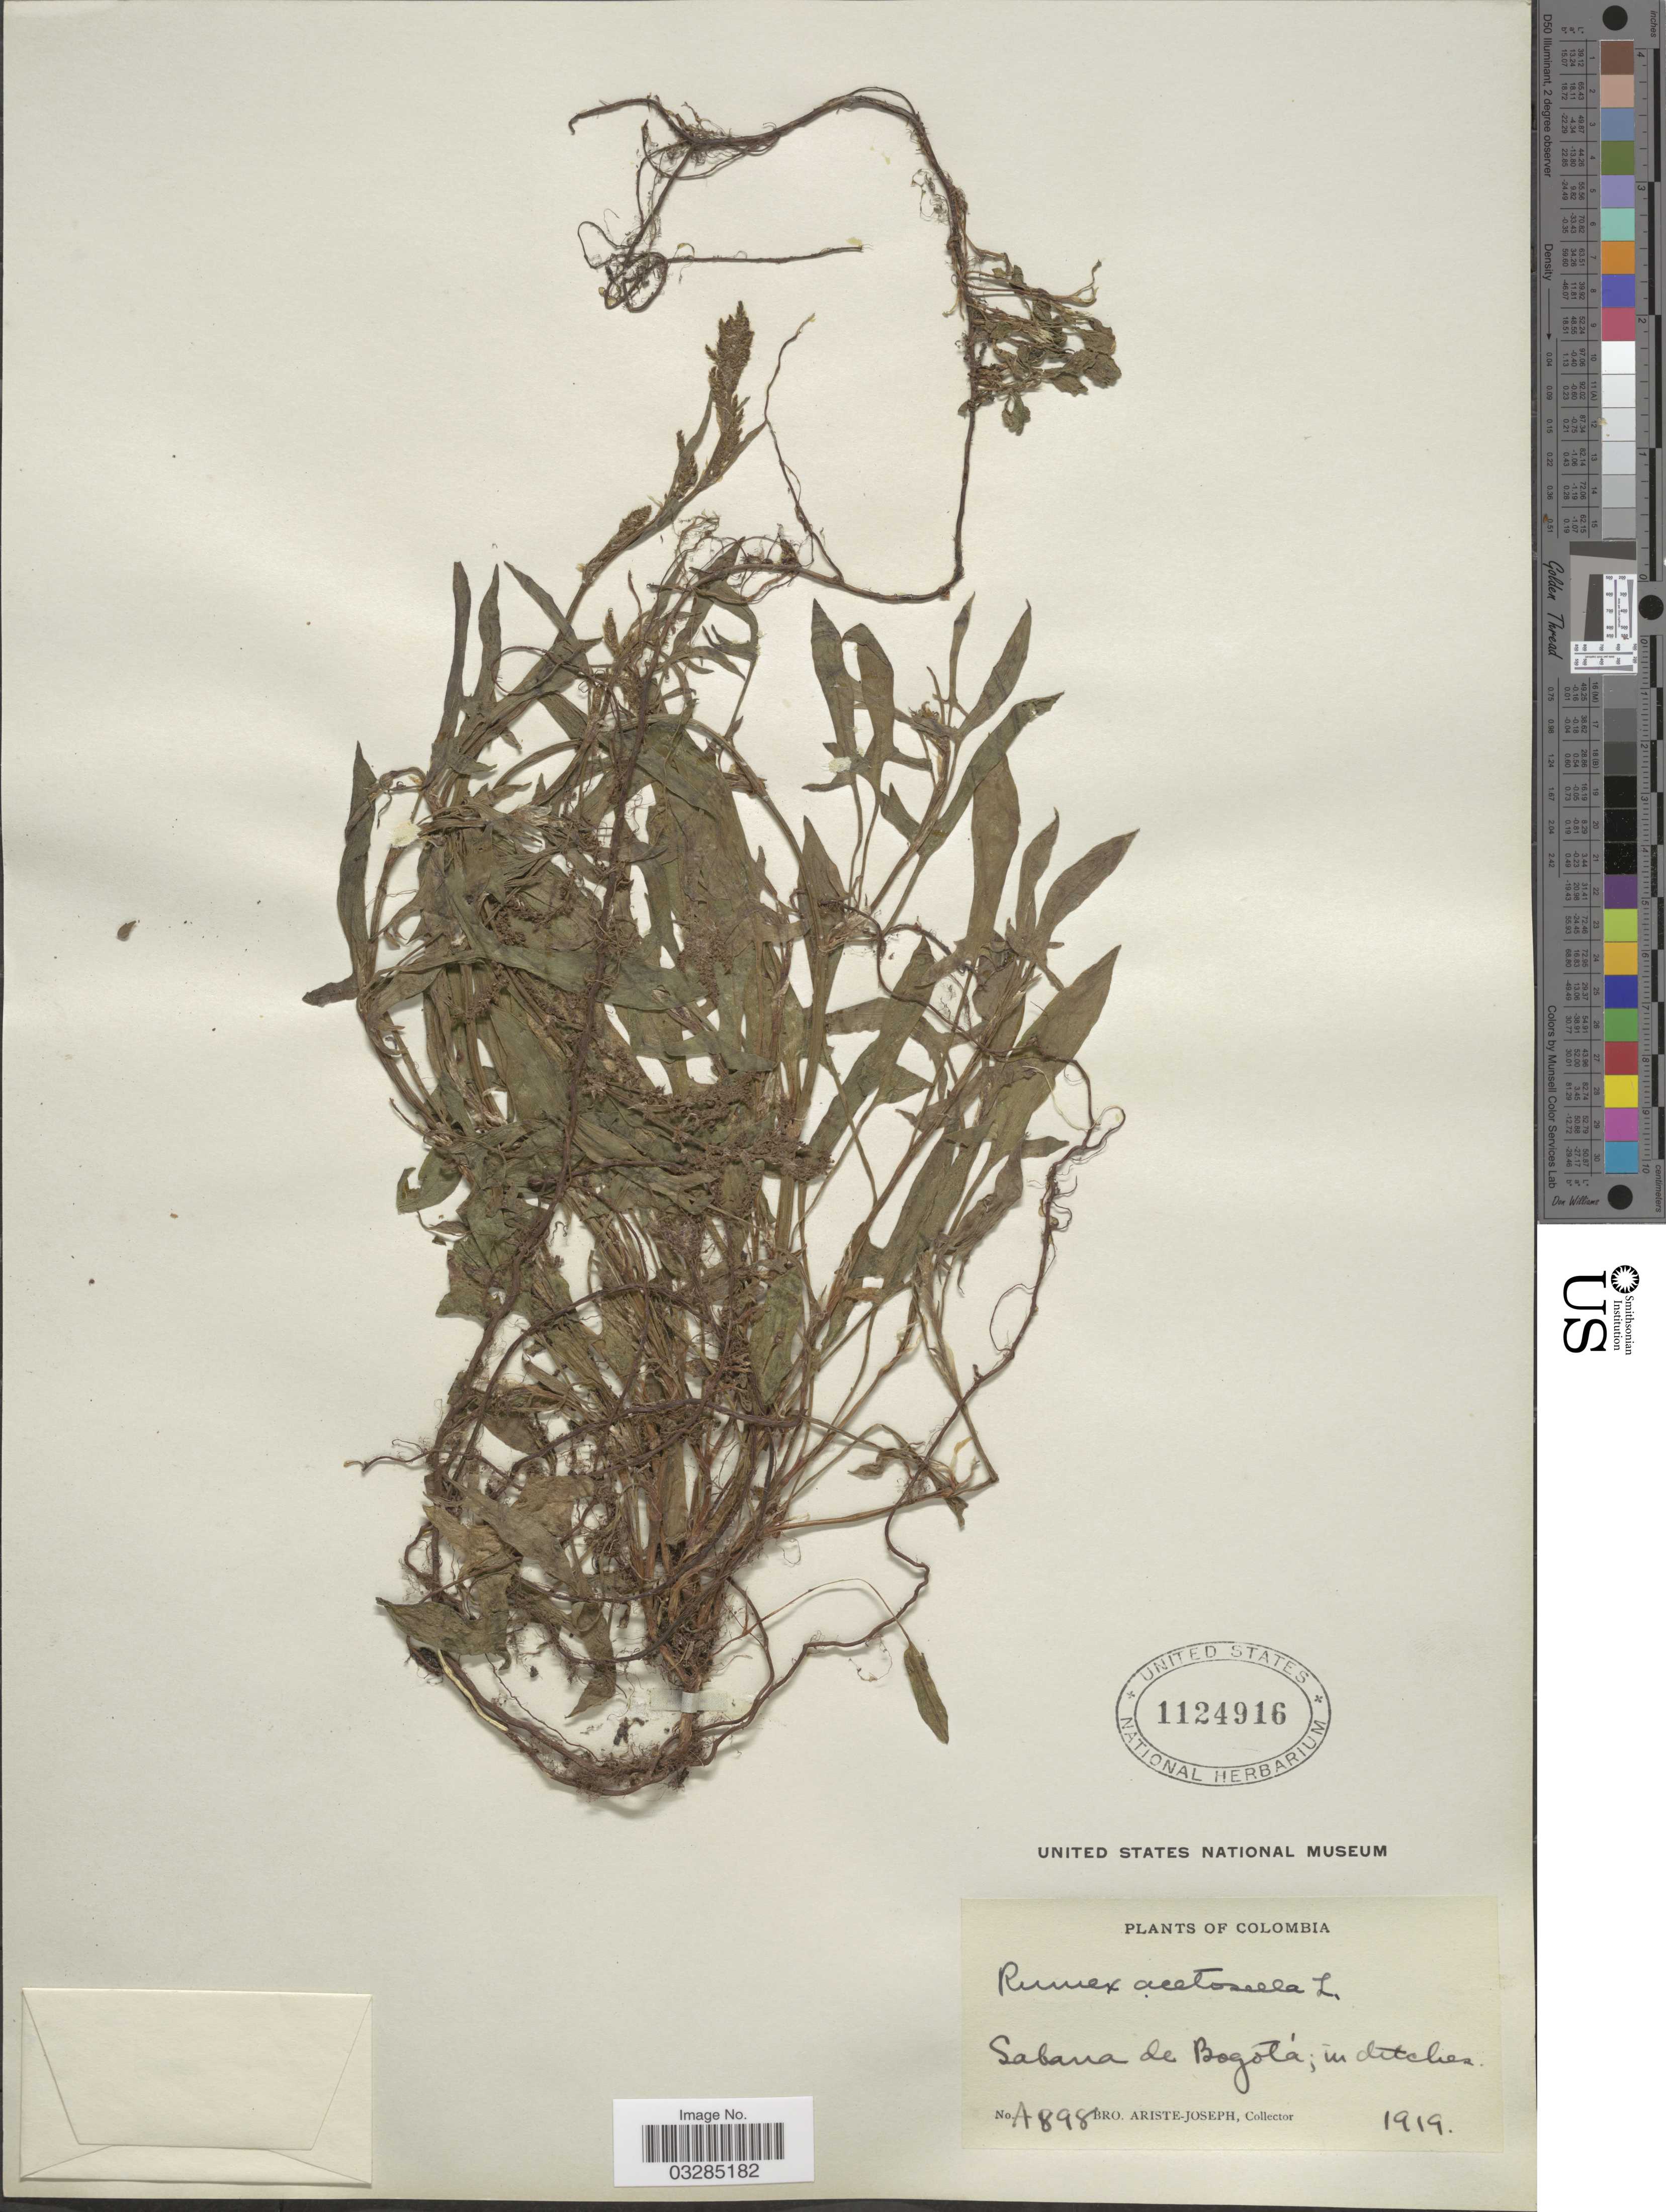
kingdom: Plantae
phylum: Tracheophyta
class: Magnoliopsida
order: Caryophyllales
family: Polygonaceae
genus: Rumex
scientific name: Rumex acetosella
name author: L.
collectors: Bro. Ariste-Joseph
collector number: A898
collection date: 1919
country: Colombia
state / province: Bogota D.C.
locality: Sabana de Bogotá; in ditches.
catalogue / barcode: US 1124916